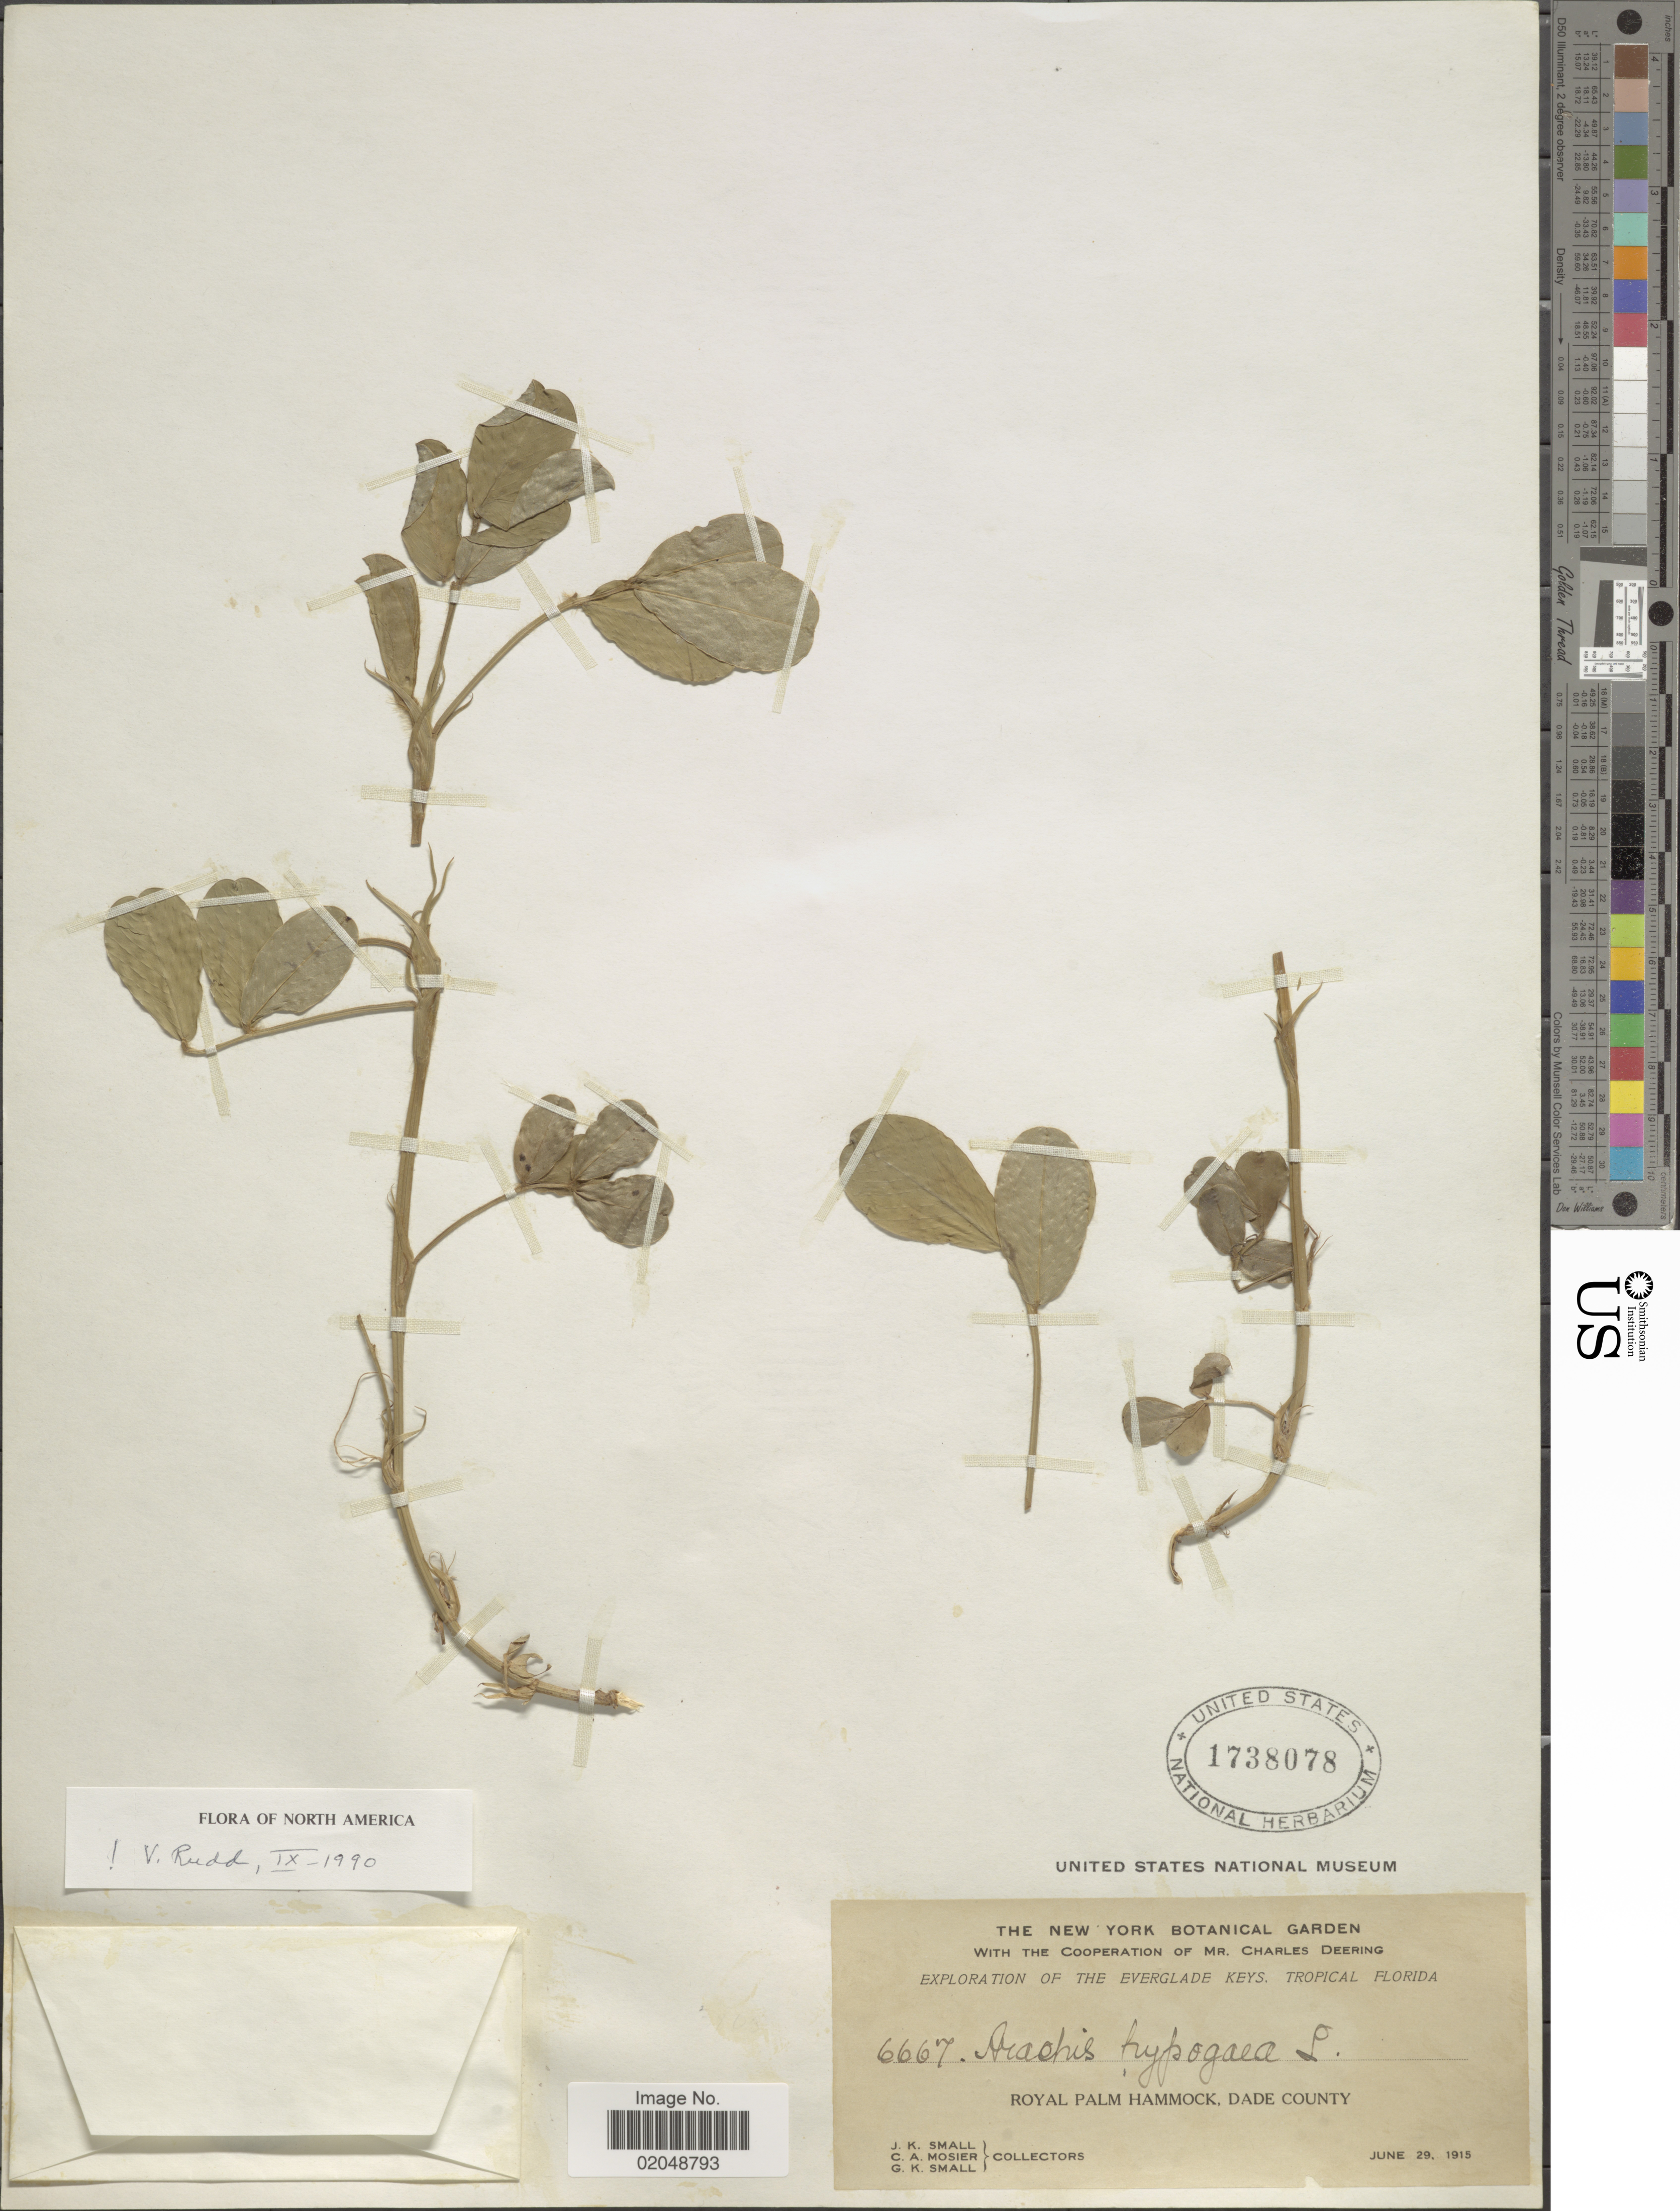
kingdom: Plantae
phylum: Tracheophyta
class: Magnoliopsida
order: Fabales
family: Fabaceae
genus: Arachis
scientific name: Arachis hypogaea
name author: L.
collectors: J. K. Small, C. A. Mosier & G. K. Small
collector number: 6667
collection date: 1915-06-29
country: United States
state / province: Florida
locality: The Everglade Keys, Tropical Florida, Royal Palm Hammock, Dade County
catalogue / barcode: US 1738078